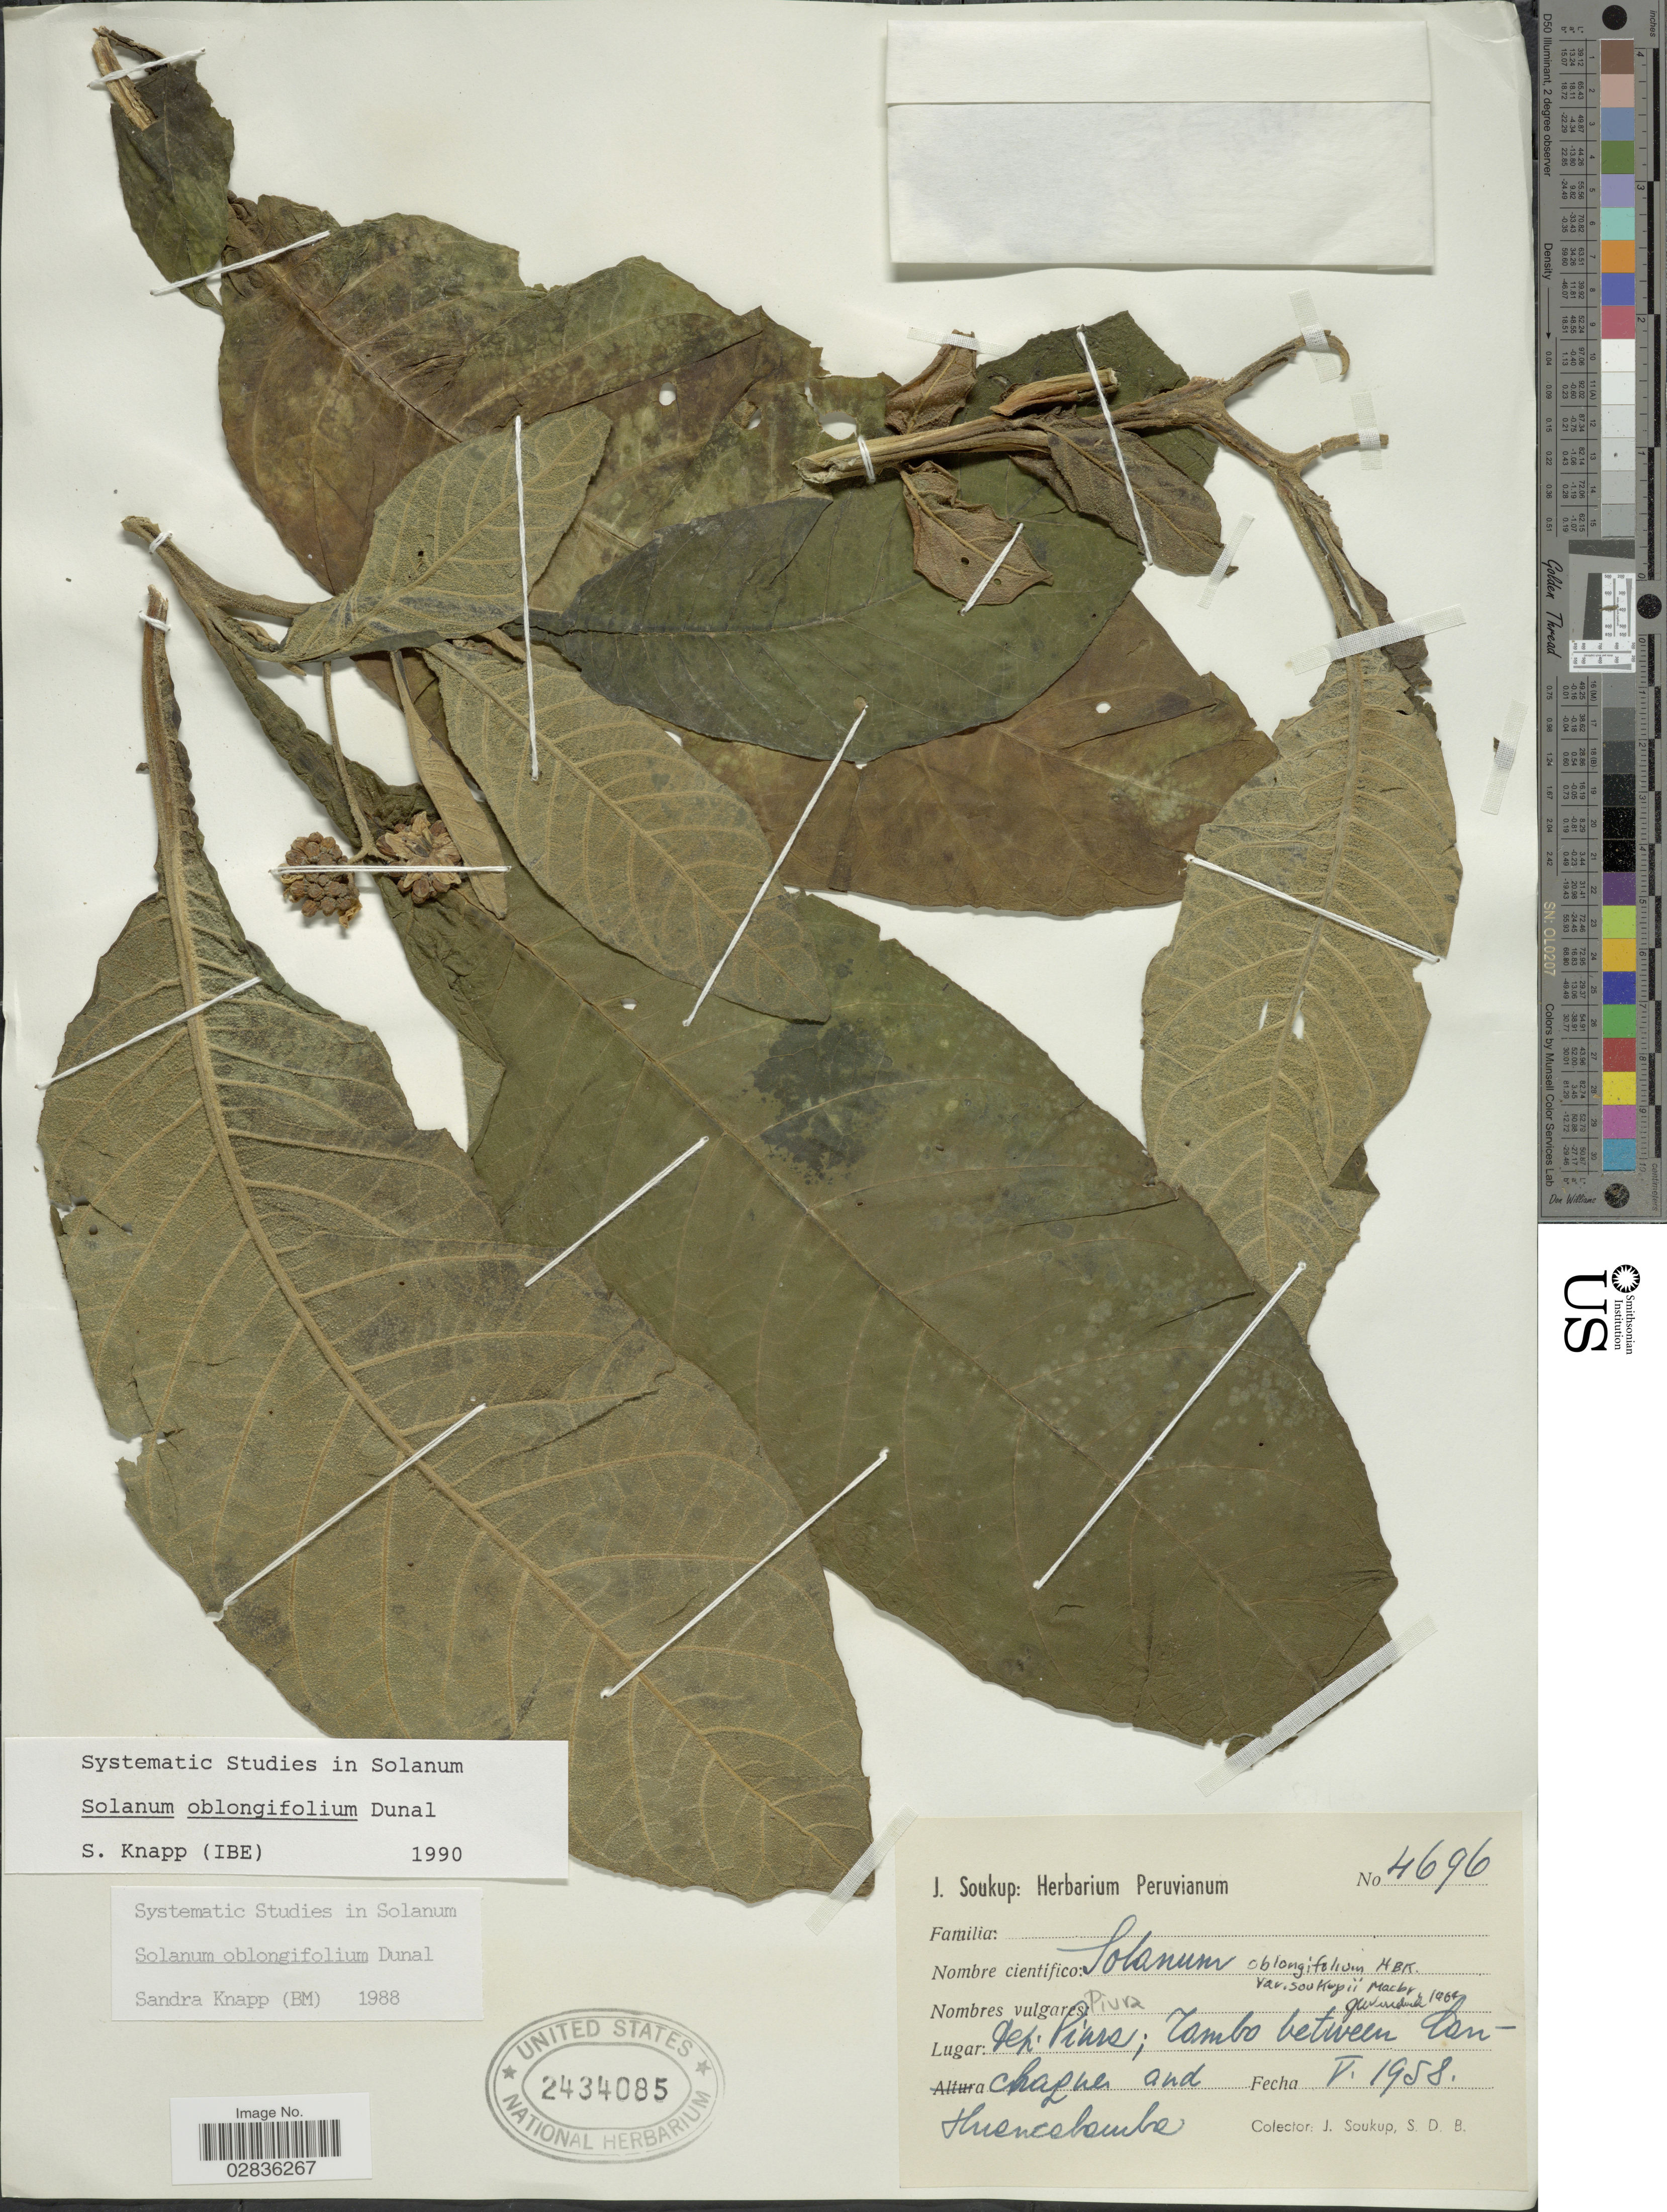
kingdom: Plantae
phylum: Tracheophyta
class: Magnoliopsida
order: Solanales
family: Solanaceae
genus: Solanum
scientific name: Solanum oblongifolium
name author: Duval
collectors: J. Soukup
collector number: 4696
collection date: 1958-05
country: Peru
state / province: Piura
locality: Dep. Piura; Tambo between Canchazua and Huancabamba.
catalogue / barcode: US 2434085